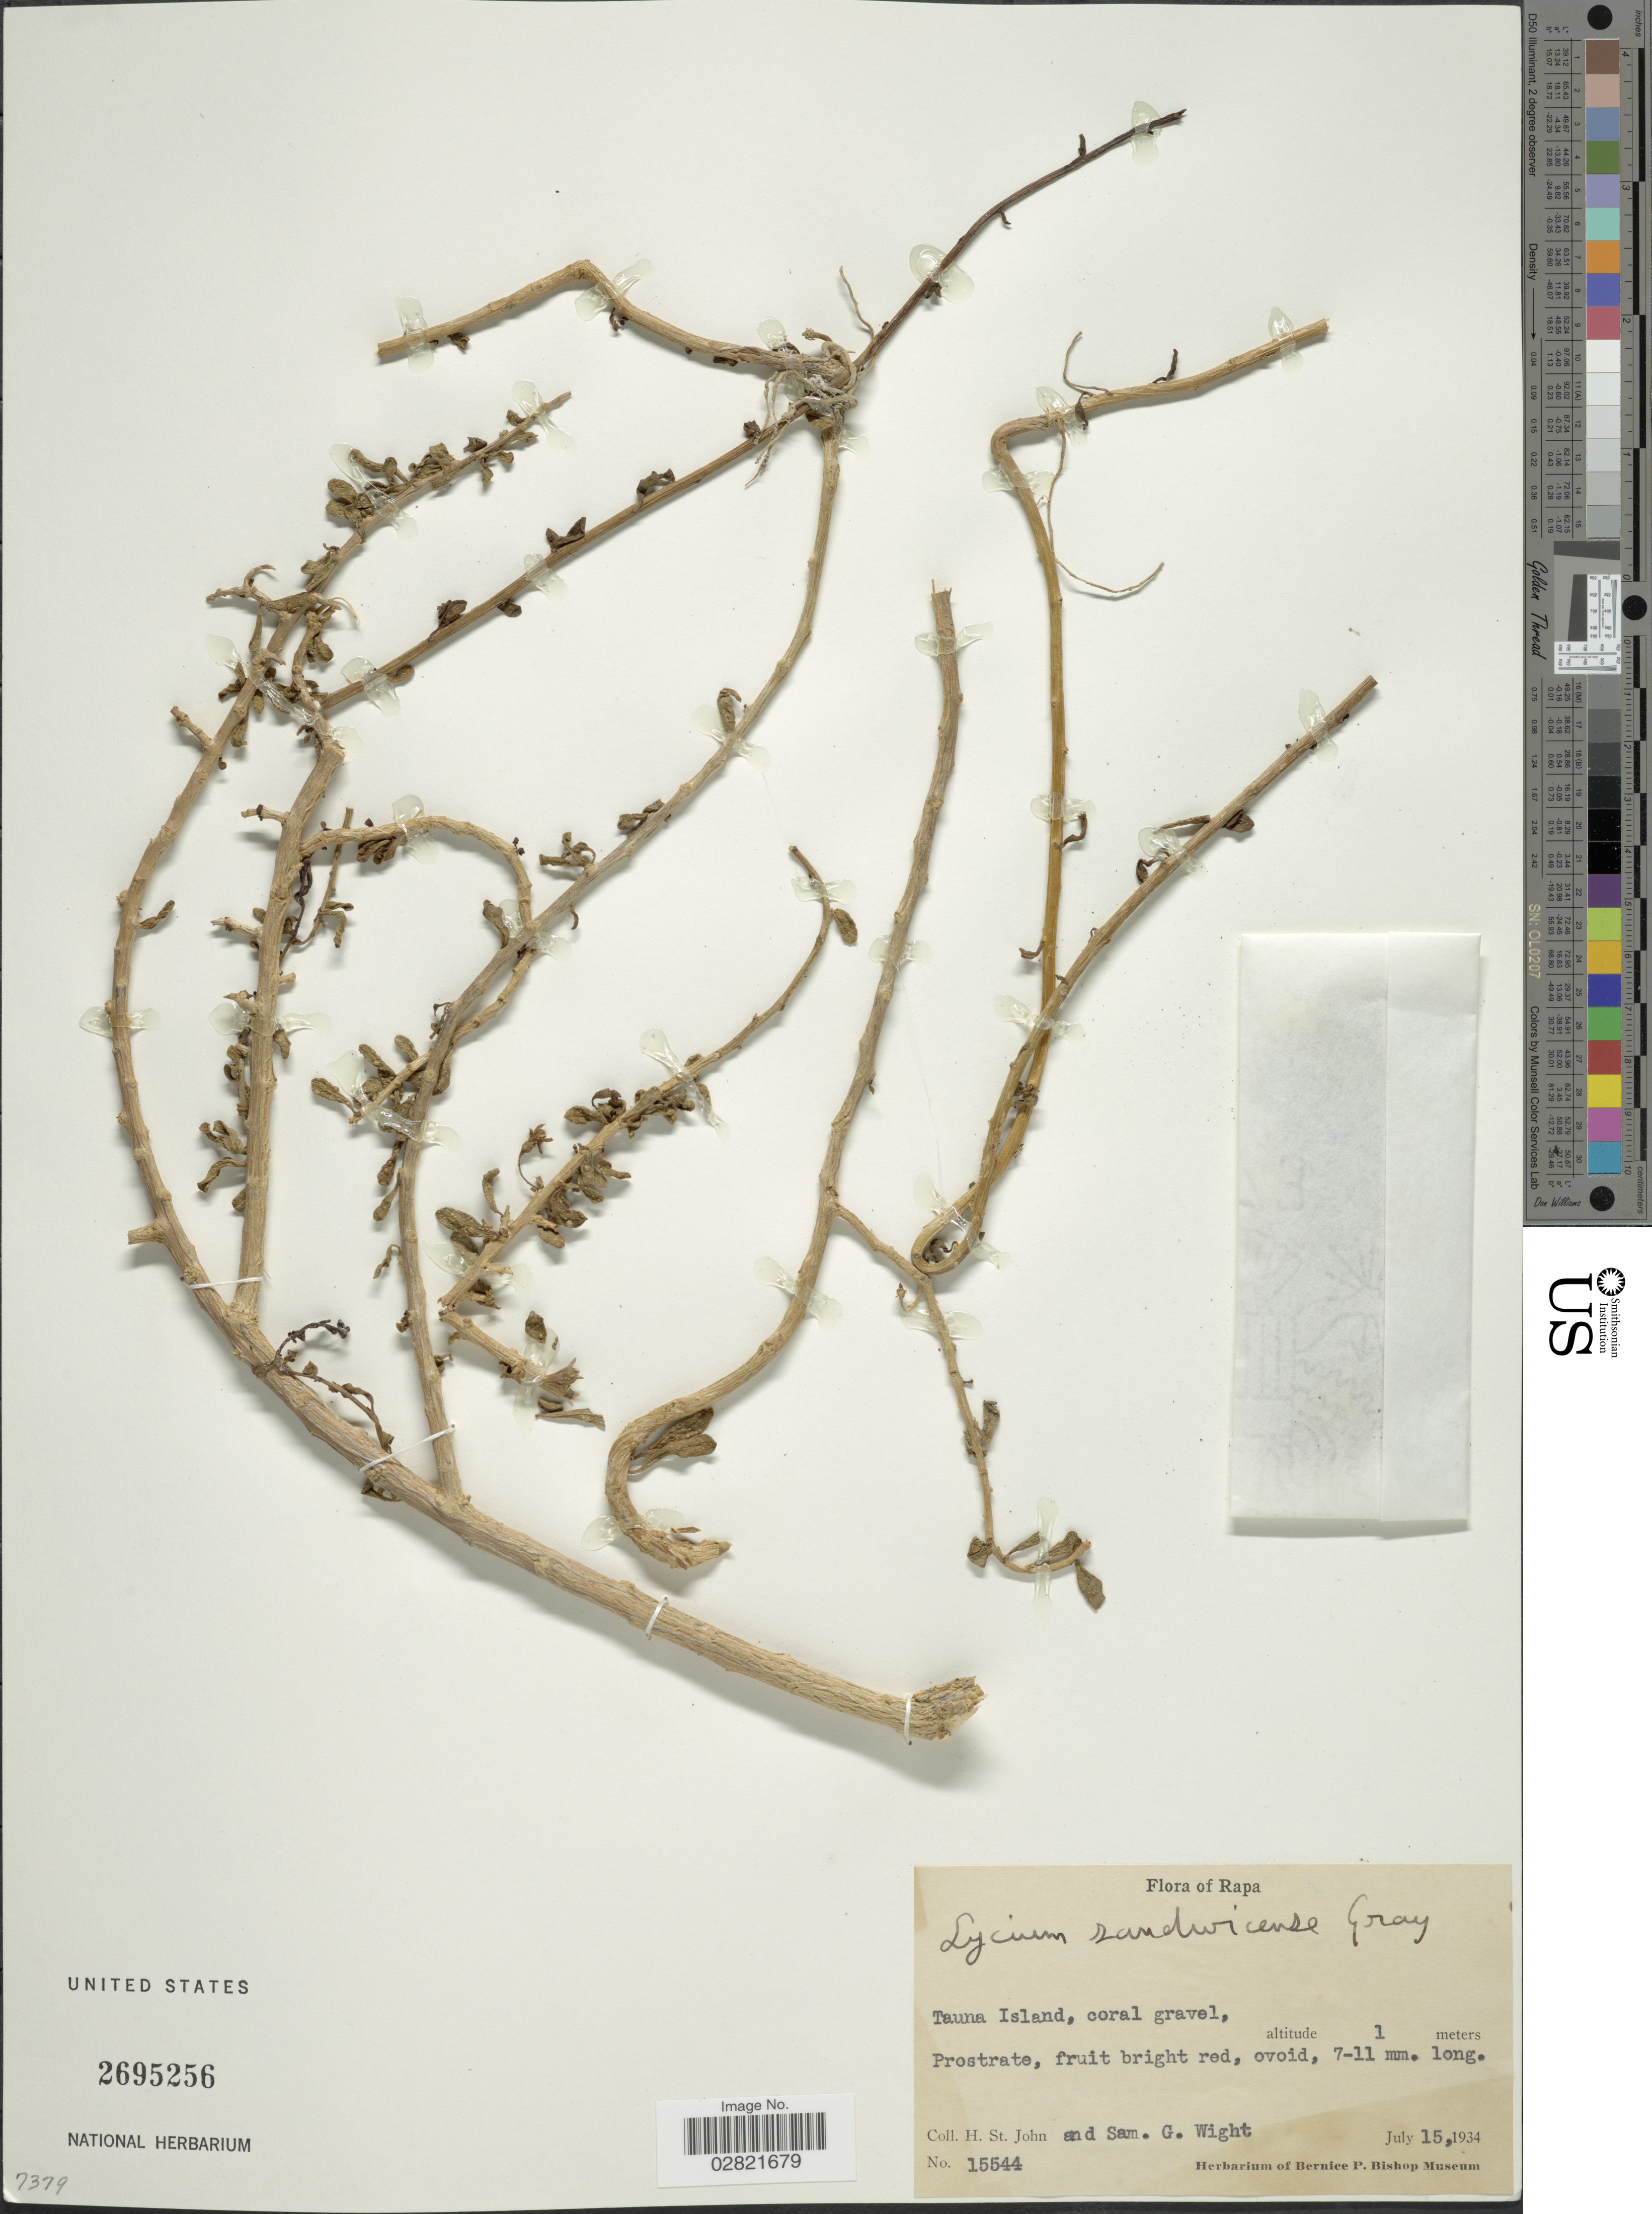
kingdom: Plantae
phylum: Tracheophyta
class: Magnoliopsida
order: Solanales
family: Solanaceae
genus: Lycium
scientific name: Lycium carolinianum var. sandwicense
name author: (A. Gray) C.L. Hitchc.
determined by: Wagner, W. L., (BOT), Smithsonian Institution - National Museum of Natural History (UNITED STATES)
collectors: H. St. John & S. G. Wight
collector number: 15544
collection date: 1934-07-15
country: French Polynesia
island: Rapa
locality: Rapa. Tauna Island.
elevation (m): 1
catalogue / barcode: US 2695256